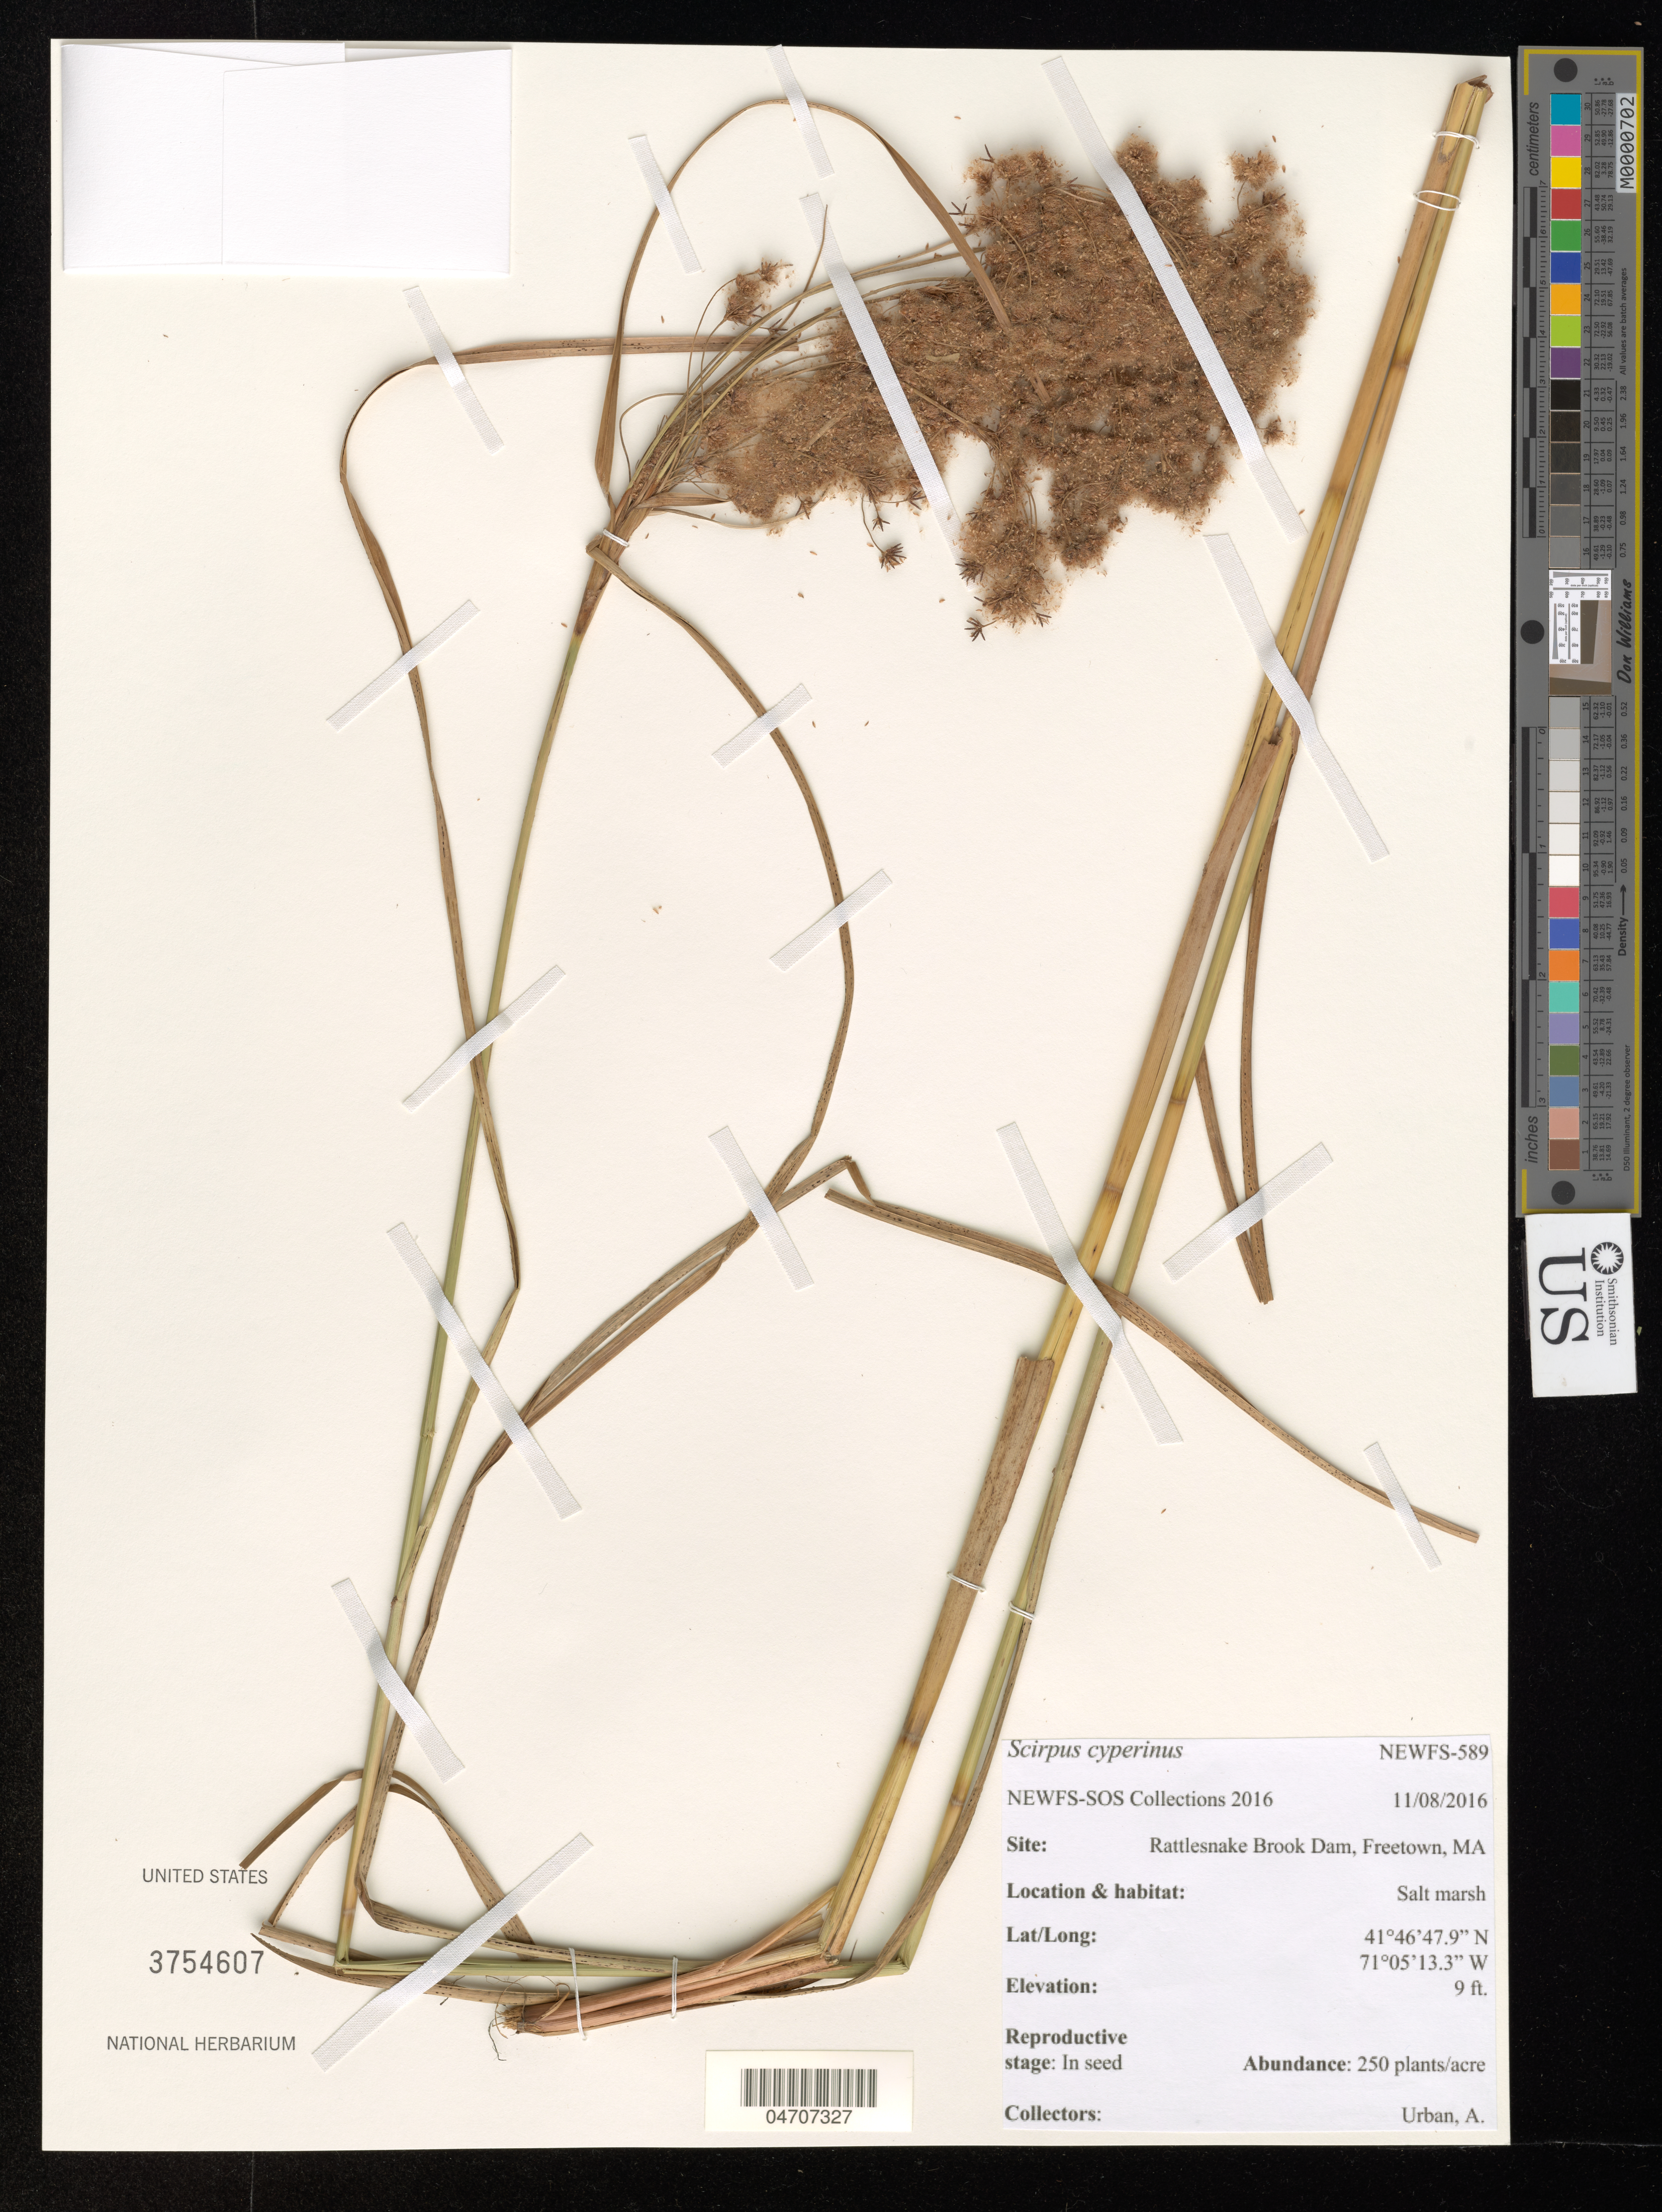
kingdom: Plantae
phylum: Tracheophyta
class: Liliopsida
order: Poales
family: Cyperaceae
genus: Scirpus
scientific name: Scirpus cyperinus (L.) Kunth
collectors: A. Urban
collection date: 2016-11-08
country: United States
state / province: Massachusetts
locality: Site: Rattlesnake Brook Dam, Freetown, MA.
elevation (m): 3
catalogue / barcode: US 3754607